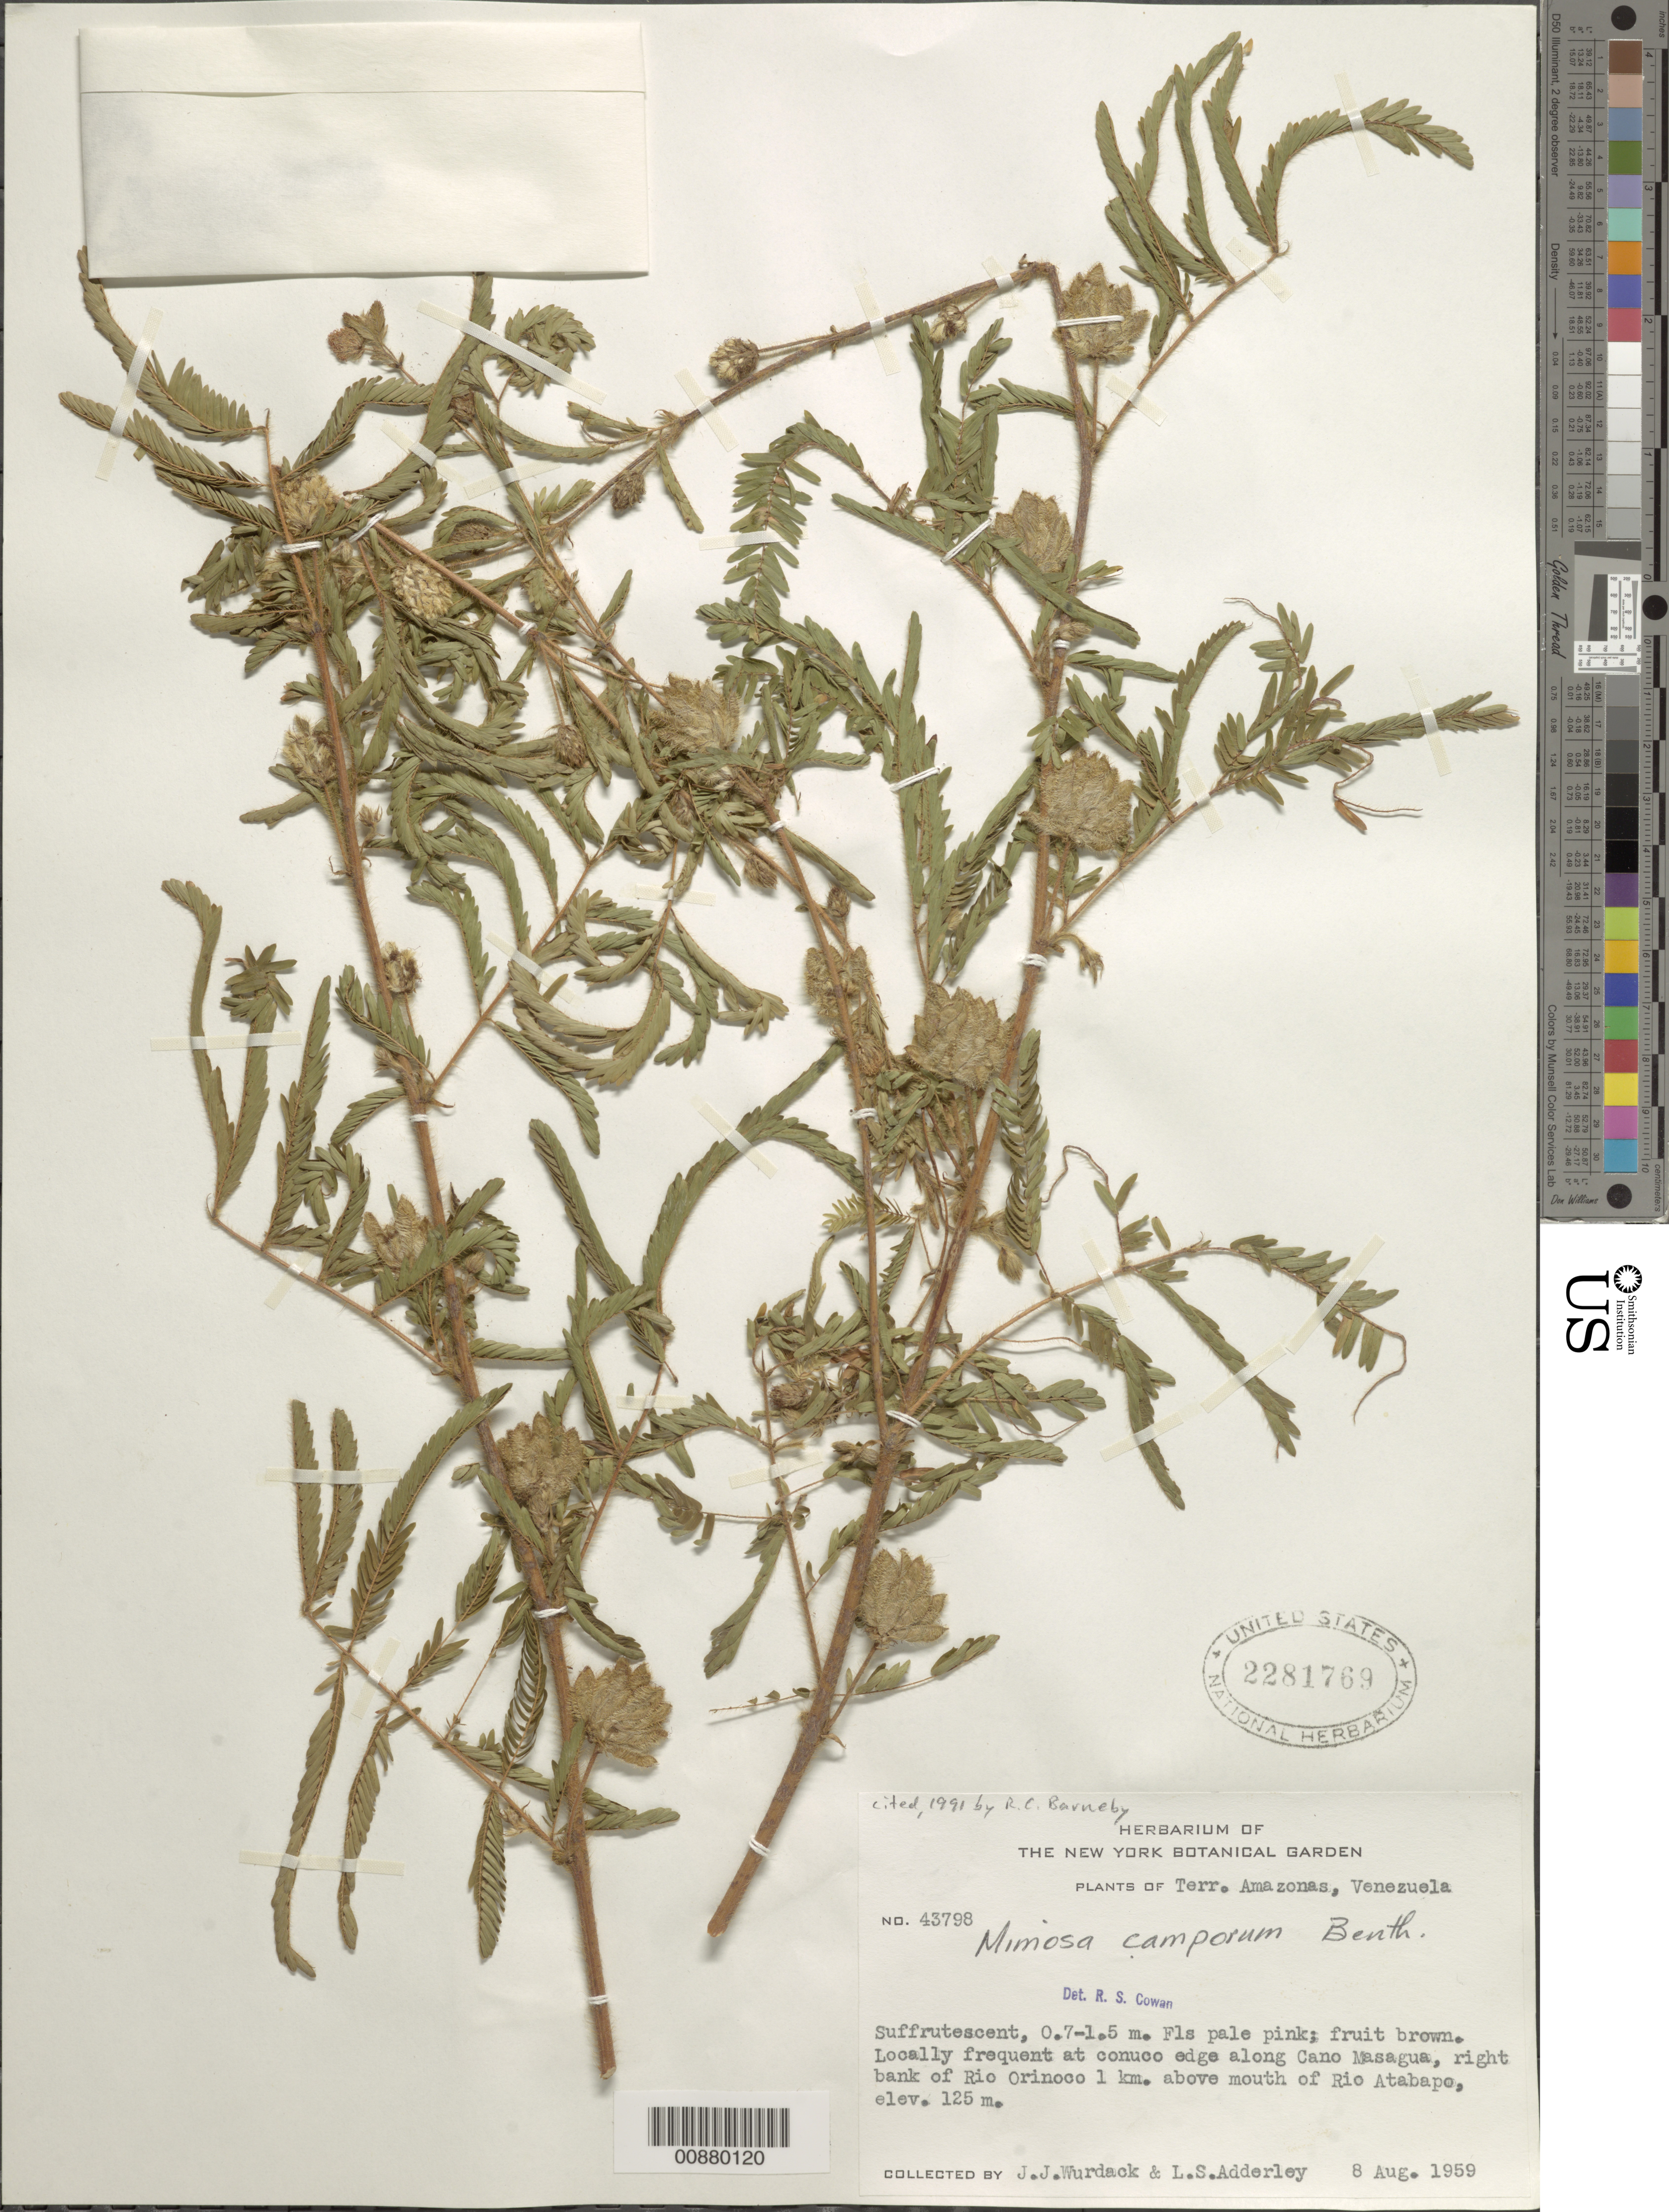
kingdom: Plantae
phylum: Tracheophyta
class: Magnoliopsida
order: Fabales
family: Fabaceae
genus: Mimosa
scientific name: Mimosa camporum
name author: Benth.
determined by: Cowan, R. S.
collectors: J. J. Wurdack & L. S. Adderley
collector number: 43798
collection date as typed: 8-Aug-59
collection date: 1959-08-08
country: Venezuela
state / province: Amazonas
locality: Río Orinoco, along Caño Masgua (right bank of Orinoco 1km above mouth of Río Atabapo)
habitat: Conuco edge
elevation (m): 125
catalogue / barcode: US 2281769